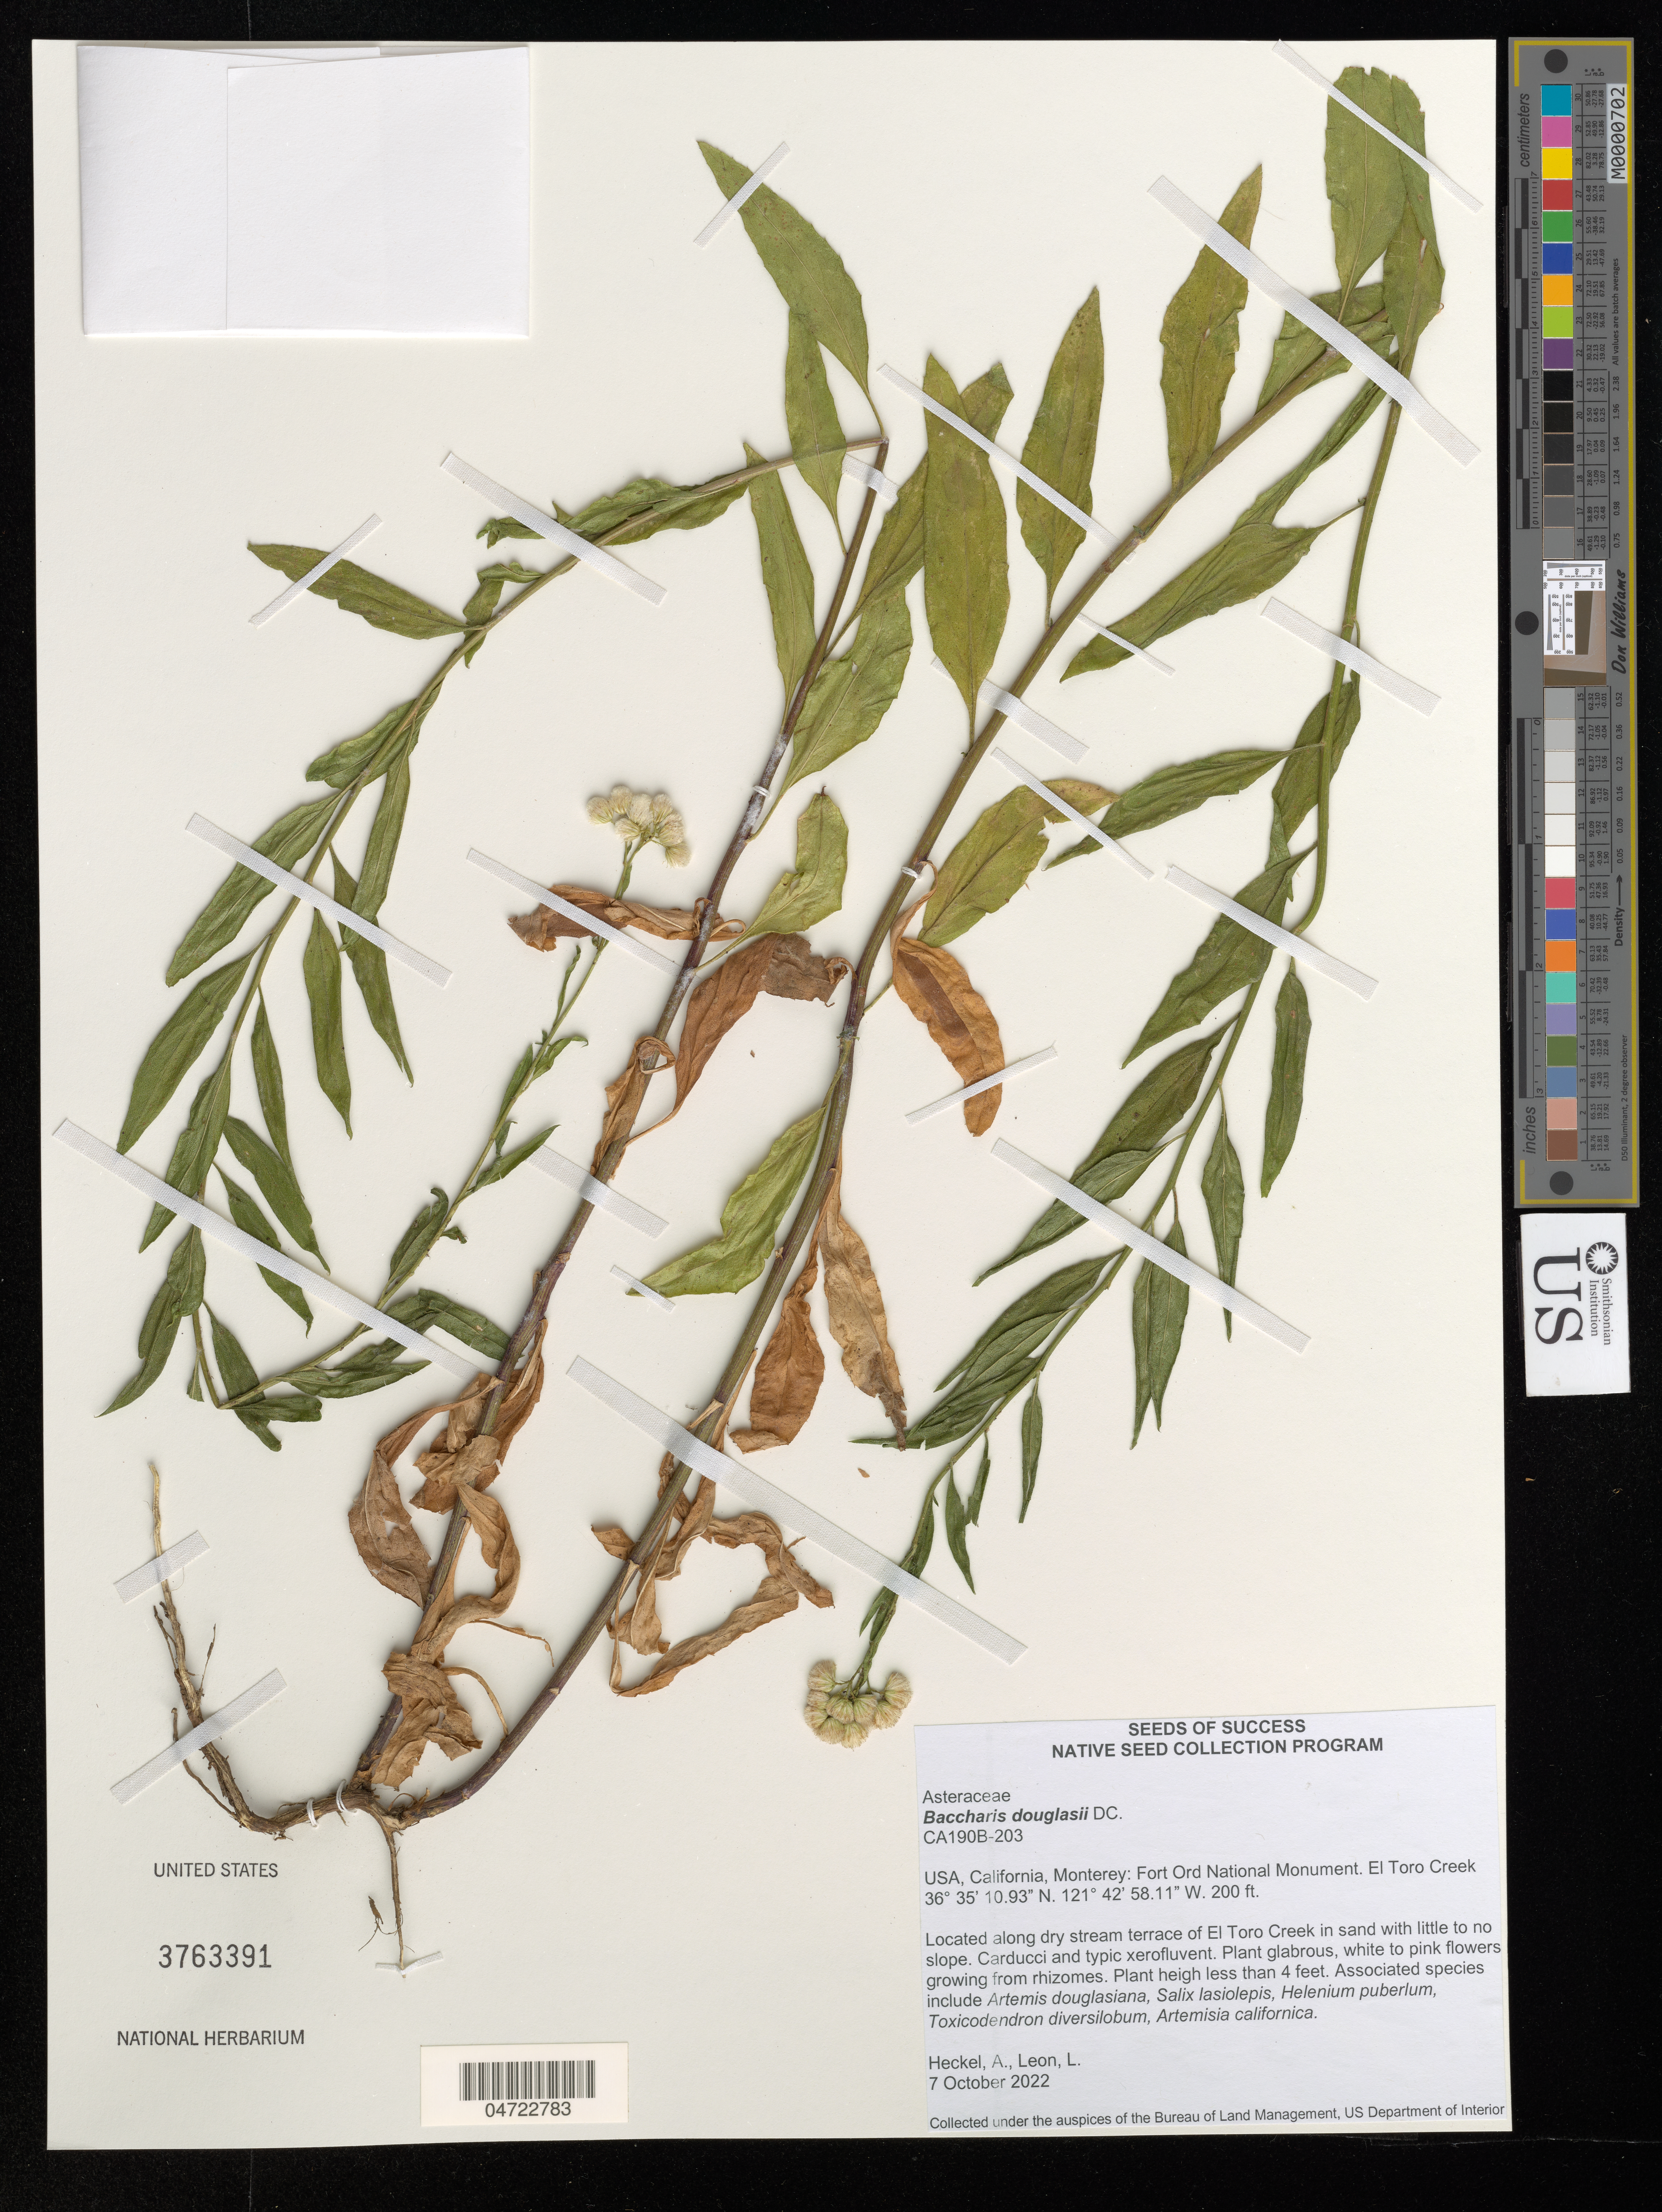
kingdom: Plantae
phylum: Tracheophyta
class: Magnoliopsida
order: Asterales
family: Asteraceae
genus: Baccharis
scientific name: Baccharis douglasii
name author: DC.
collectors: A. Heckel & L. Leon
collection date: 2022-10-07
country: United States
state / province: California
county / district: Monterey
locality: Monterey: Fort Ord National Monument. El Toro Creek. Located along dry stream terrace of El Toro Creek in sand with little to no slope.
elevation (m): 61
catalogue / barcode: US 3763391